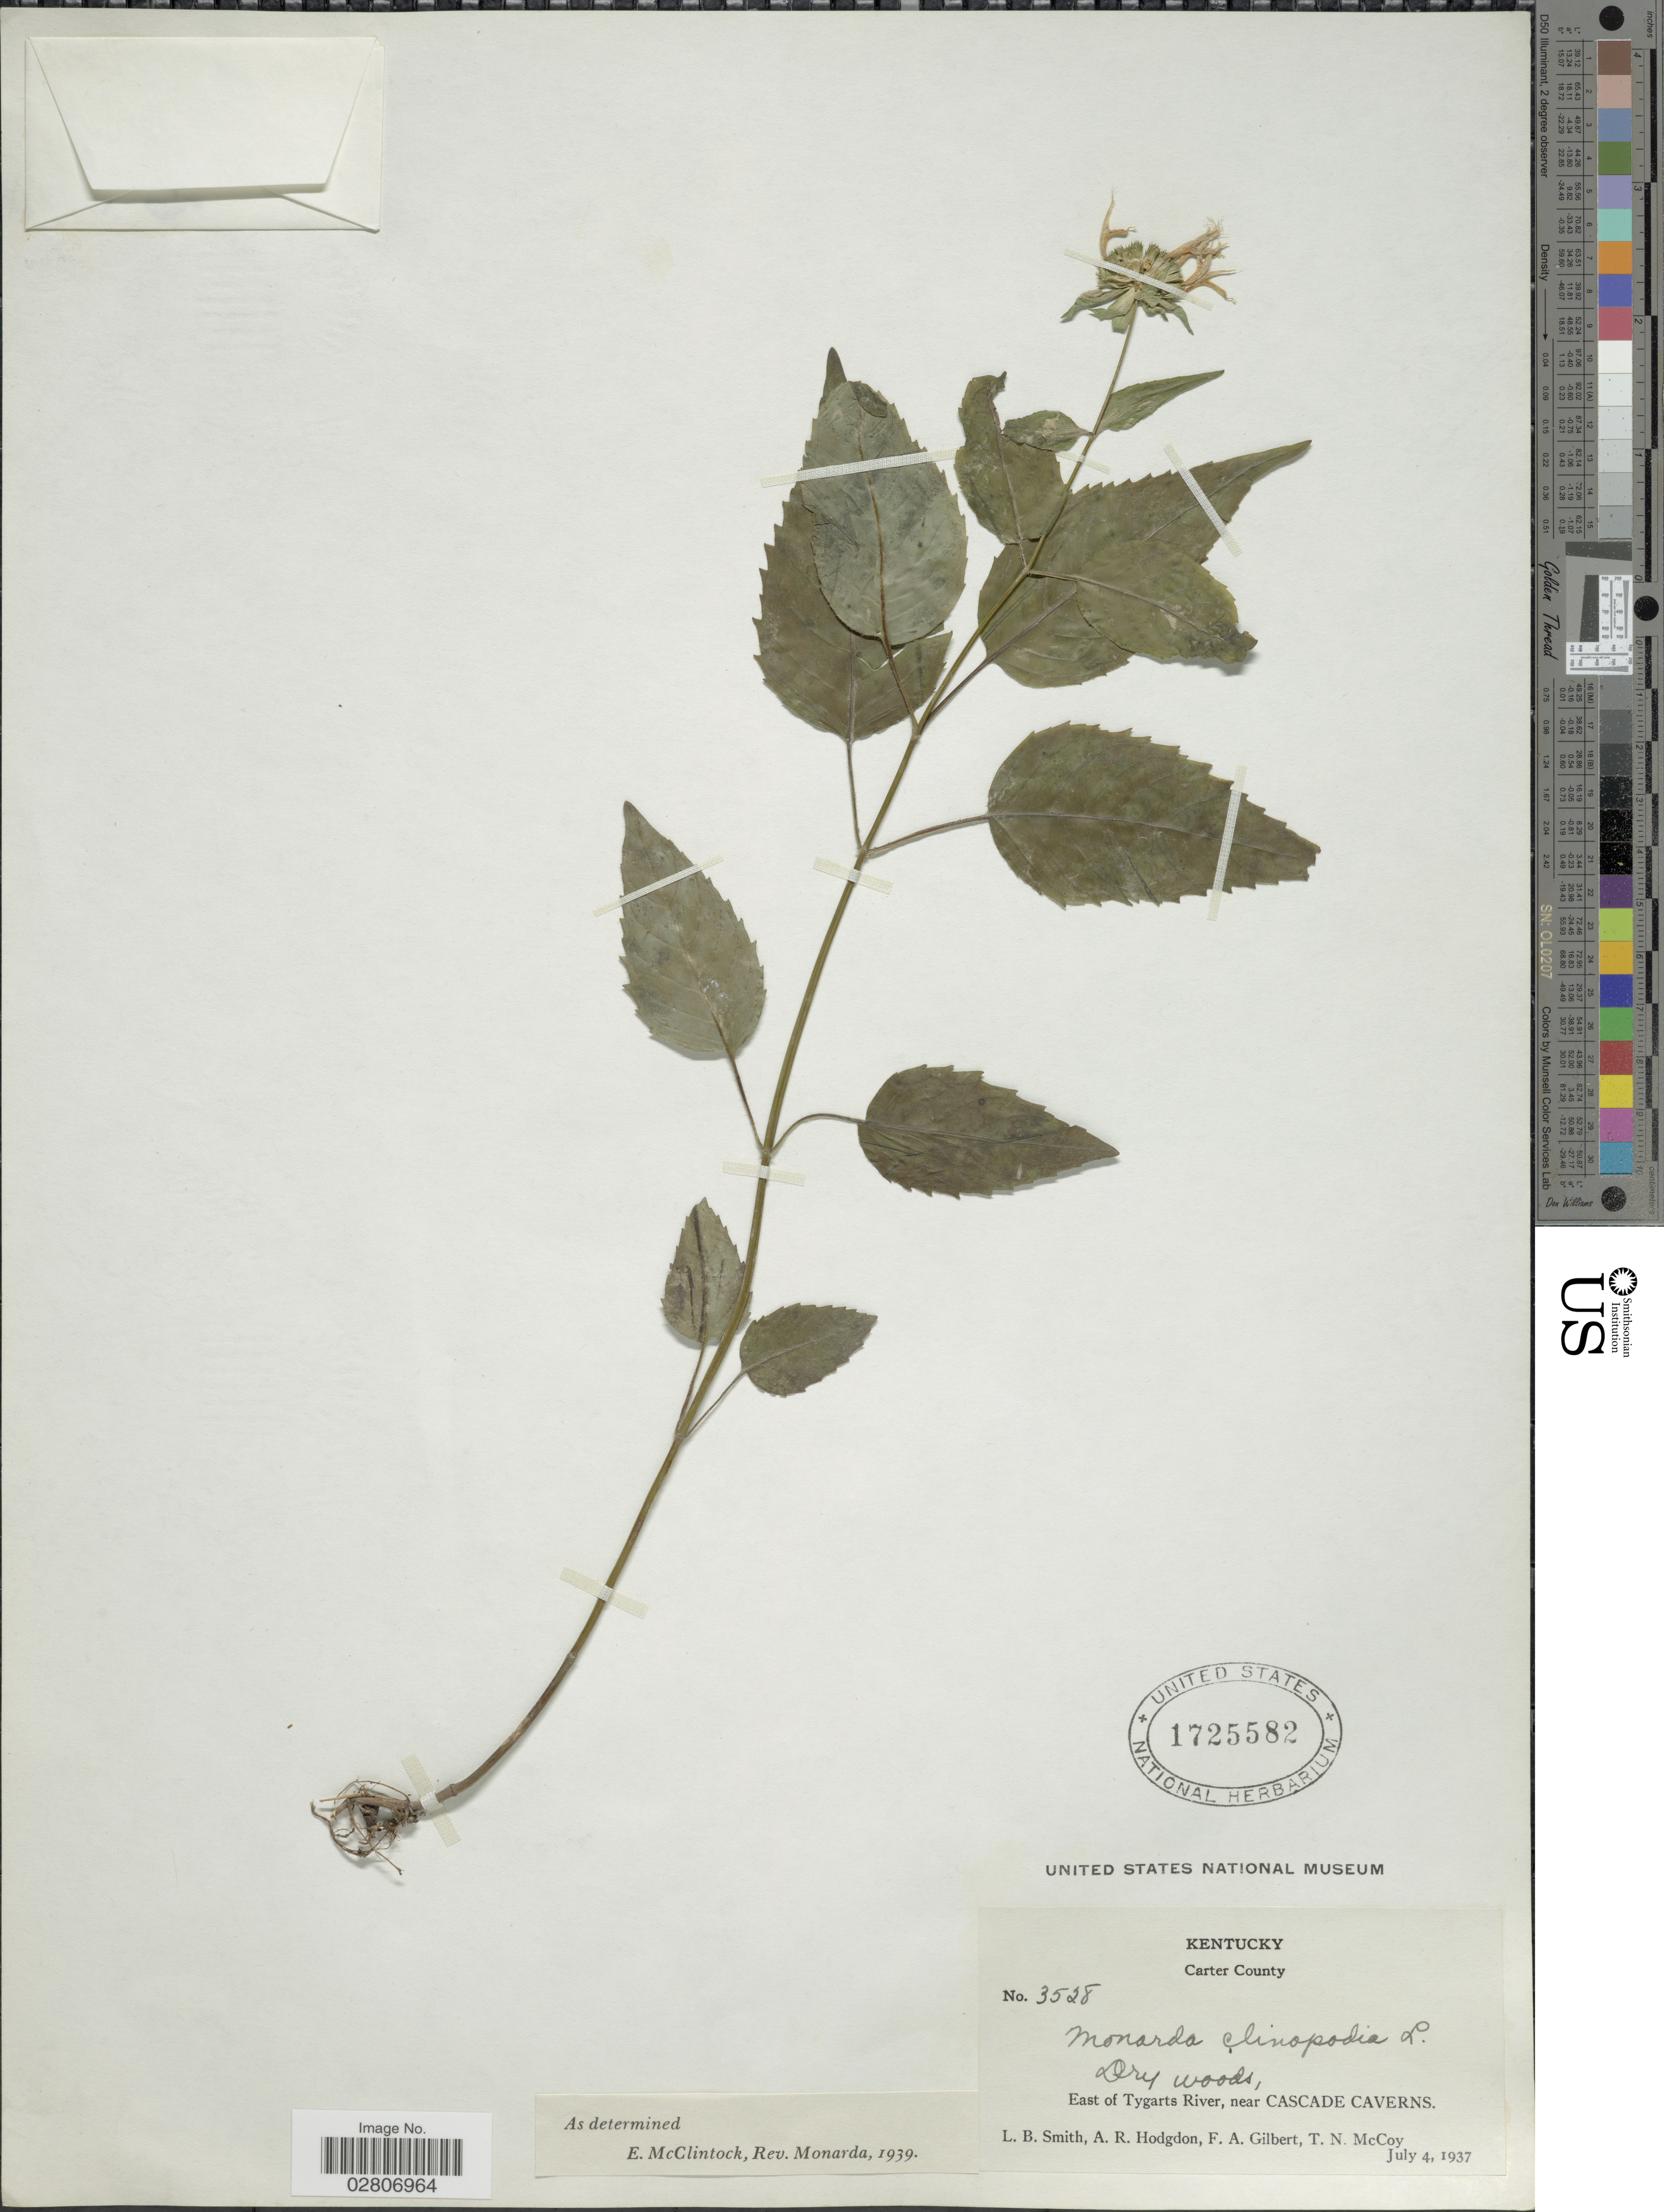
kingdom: Plantae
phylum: Tracheophyta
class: Magnoliopsida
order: Lamiales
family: Lamiaceae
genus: Monarda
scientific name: Monarda clinopodia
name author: L.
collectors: L. Smith, A. R. Hodgdon, F. A. Gilbert & T. N. McCoy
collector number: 3528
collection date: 1937-07-04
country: United States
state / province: Kentucky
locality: Carter County. East of Tygarts River, near Cascade Caverns.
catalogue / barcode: US 1725582